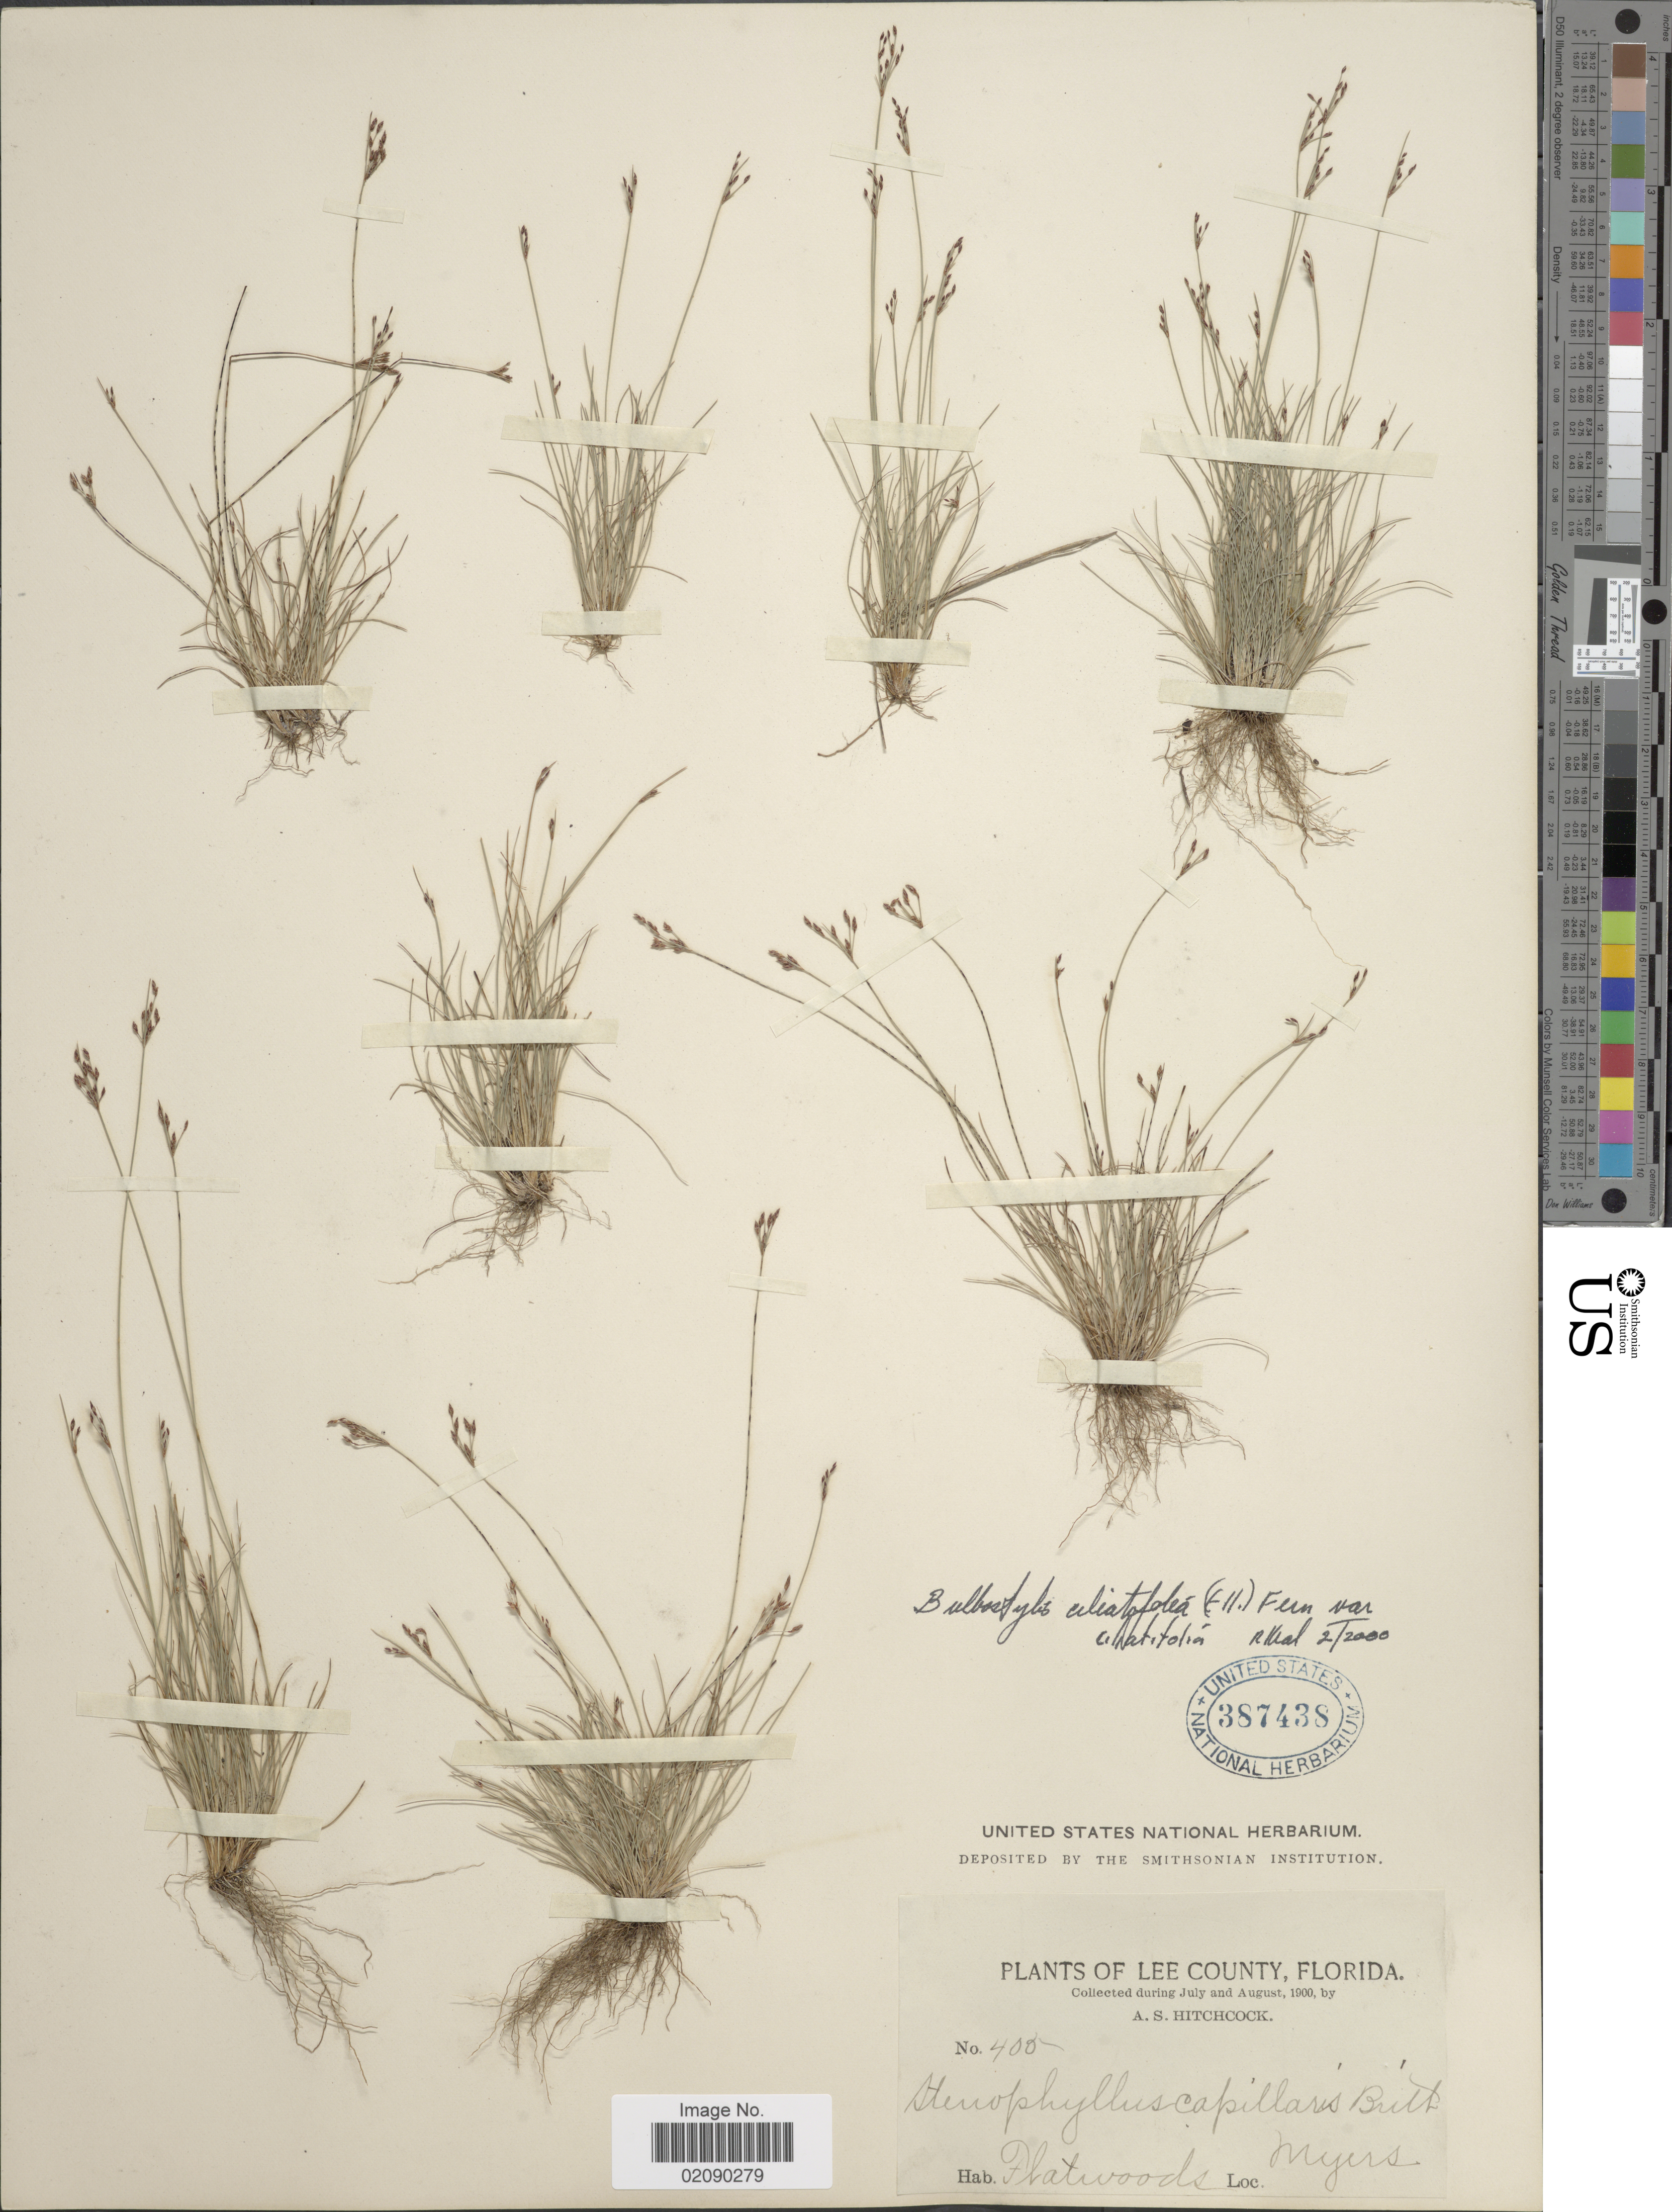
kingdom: Plantae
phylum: Tracheophyta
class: Liliopsida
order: Poales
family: Cyperaceae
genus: Bulbostylis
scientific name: Bulbostylis ciliatifolia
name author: (Elliott) Fernald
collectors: A. S. Hitchcock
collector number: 405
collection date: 1900-07/1900-08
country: United States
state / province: Florida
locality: Lee County. Myers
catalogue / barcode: US 387438